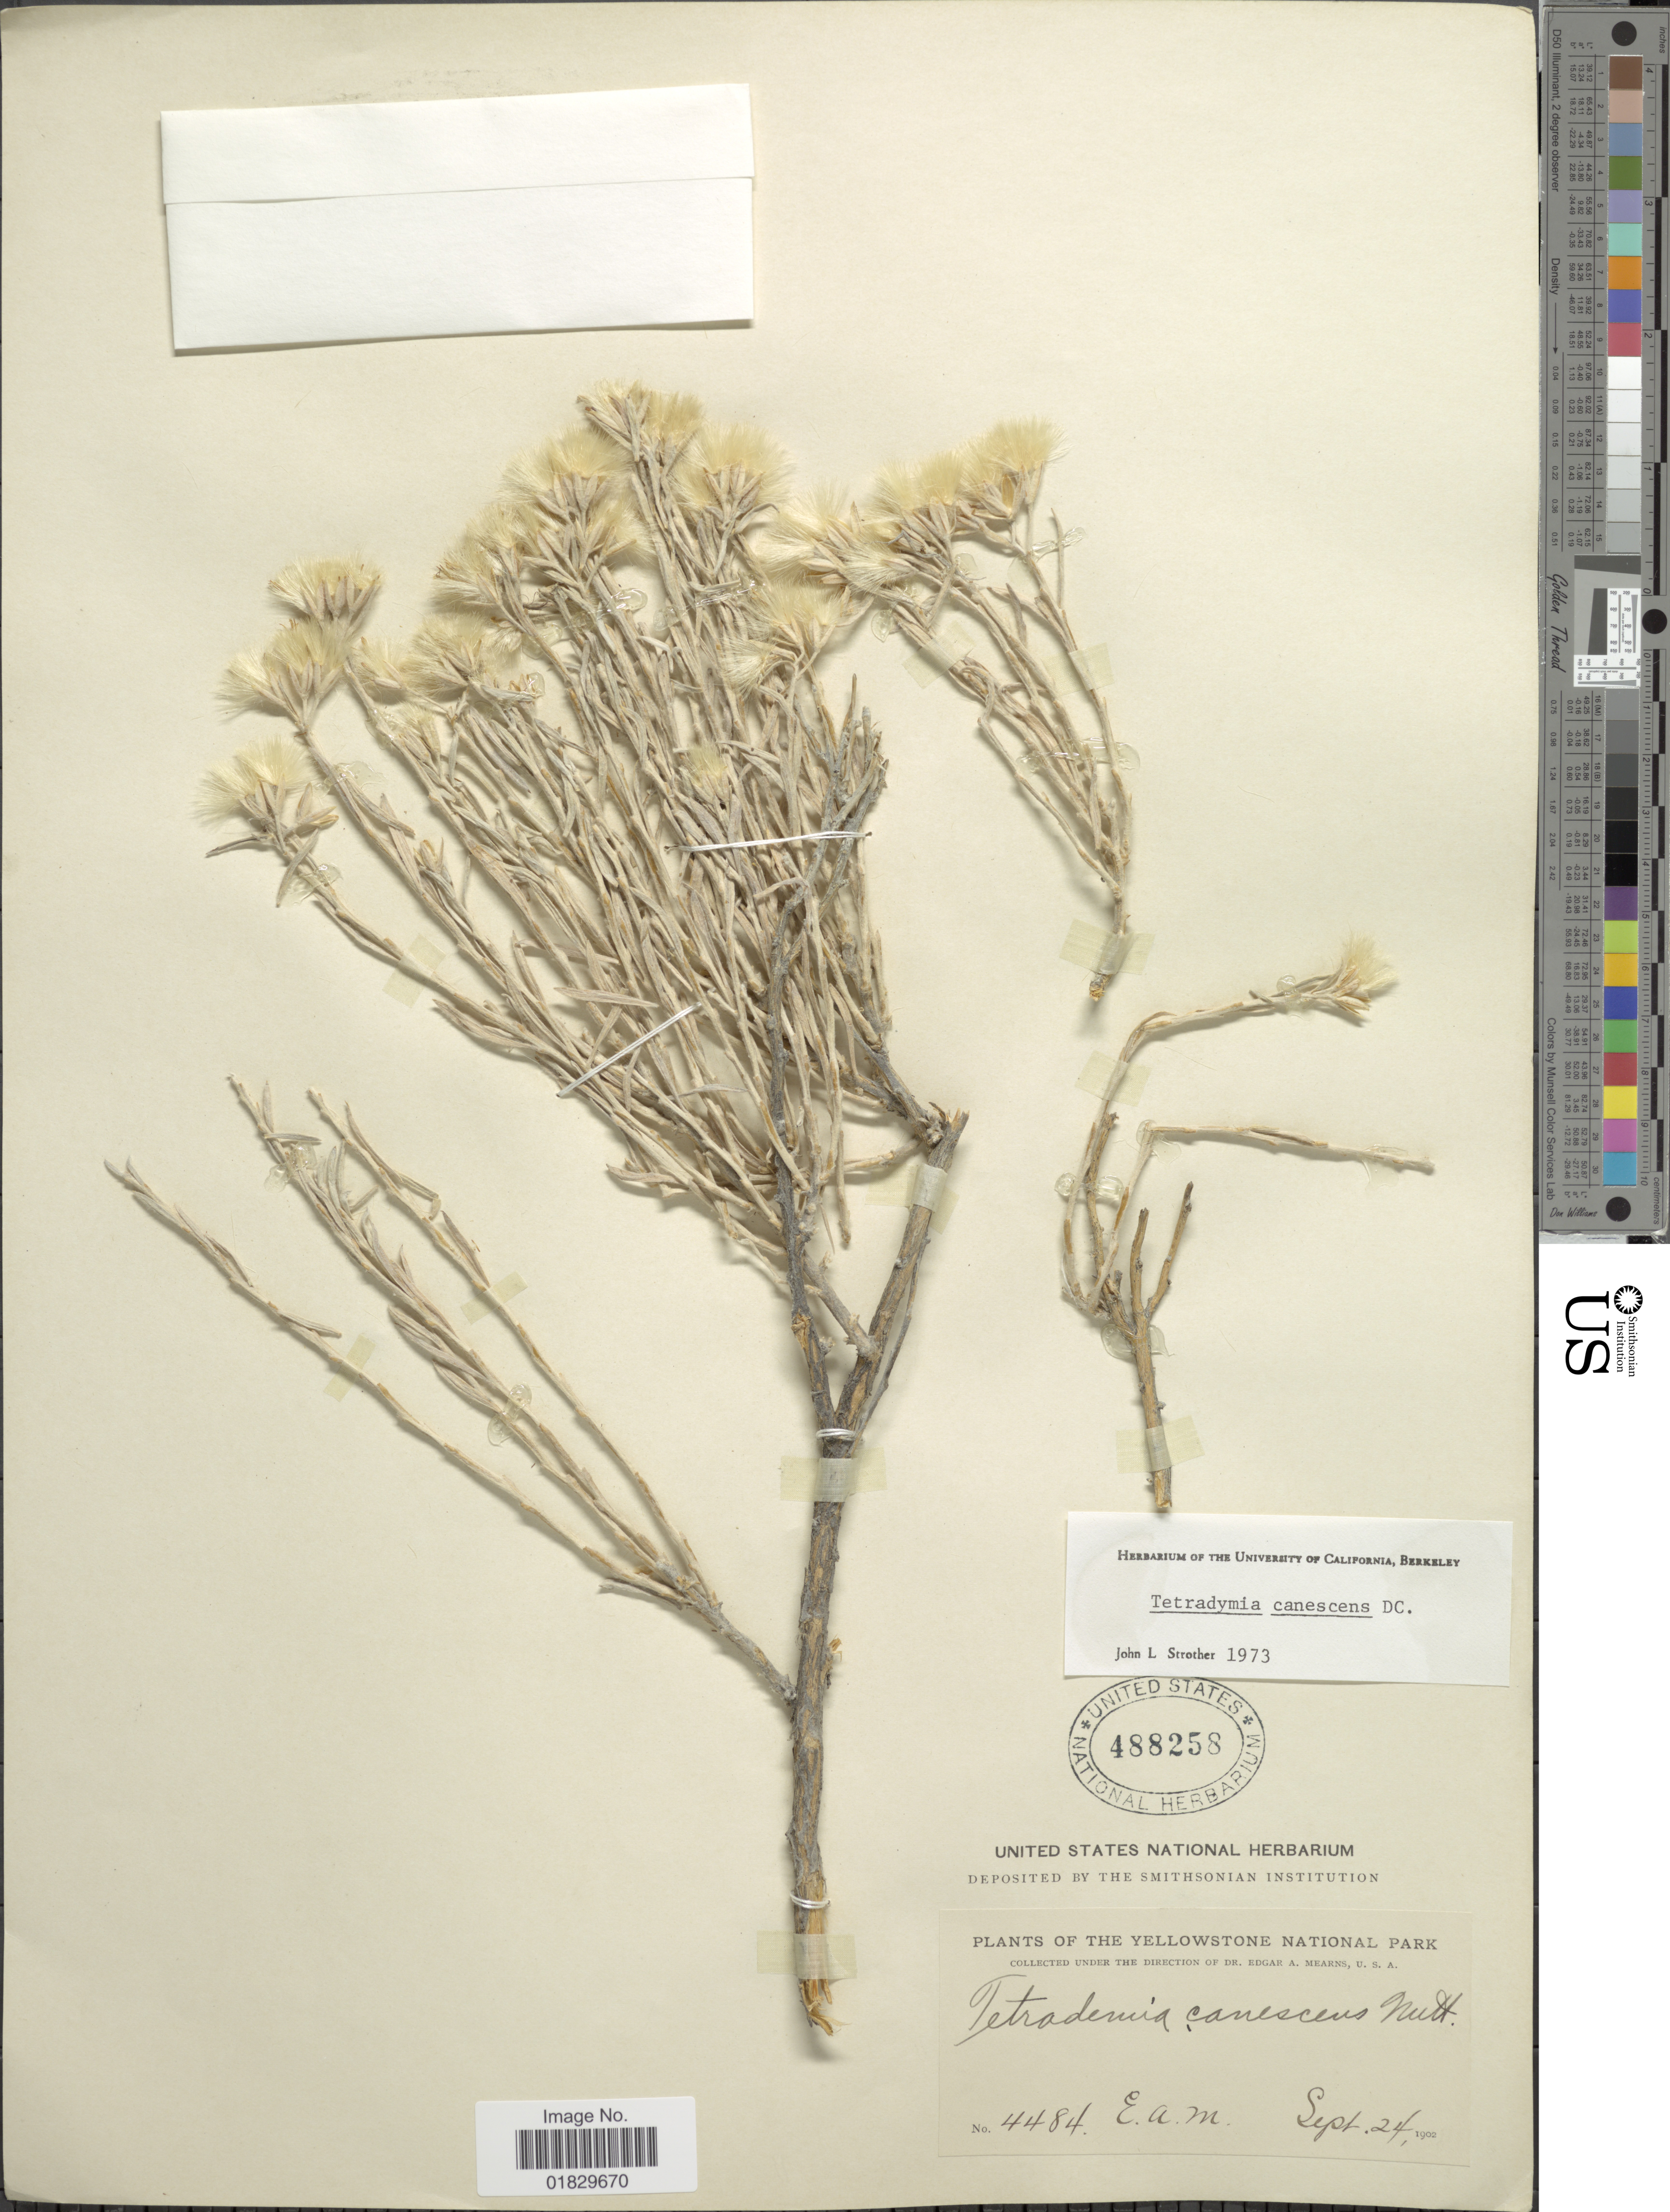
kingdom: Plantae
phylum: Tracheophyta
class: Magnoliopsida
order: Asterales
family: Asteraceae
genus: Tetradymia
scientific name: Tetradymia canescens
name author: DC.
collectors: E. A. Mearns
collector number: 4484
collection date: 1902-09-24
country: United States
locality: Yellowstone National Park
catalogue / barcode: US 488258